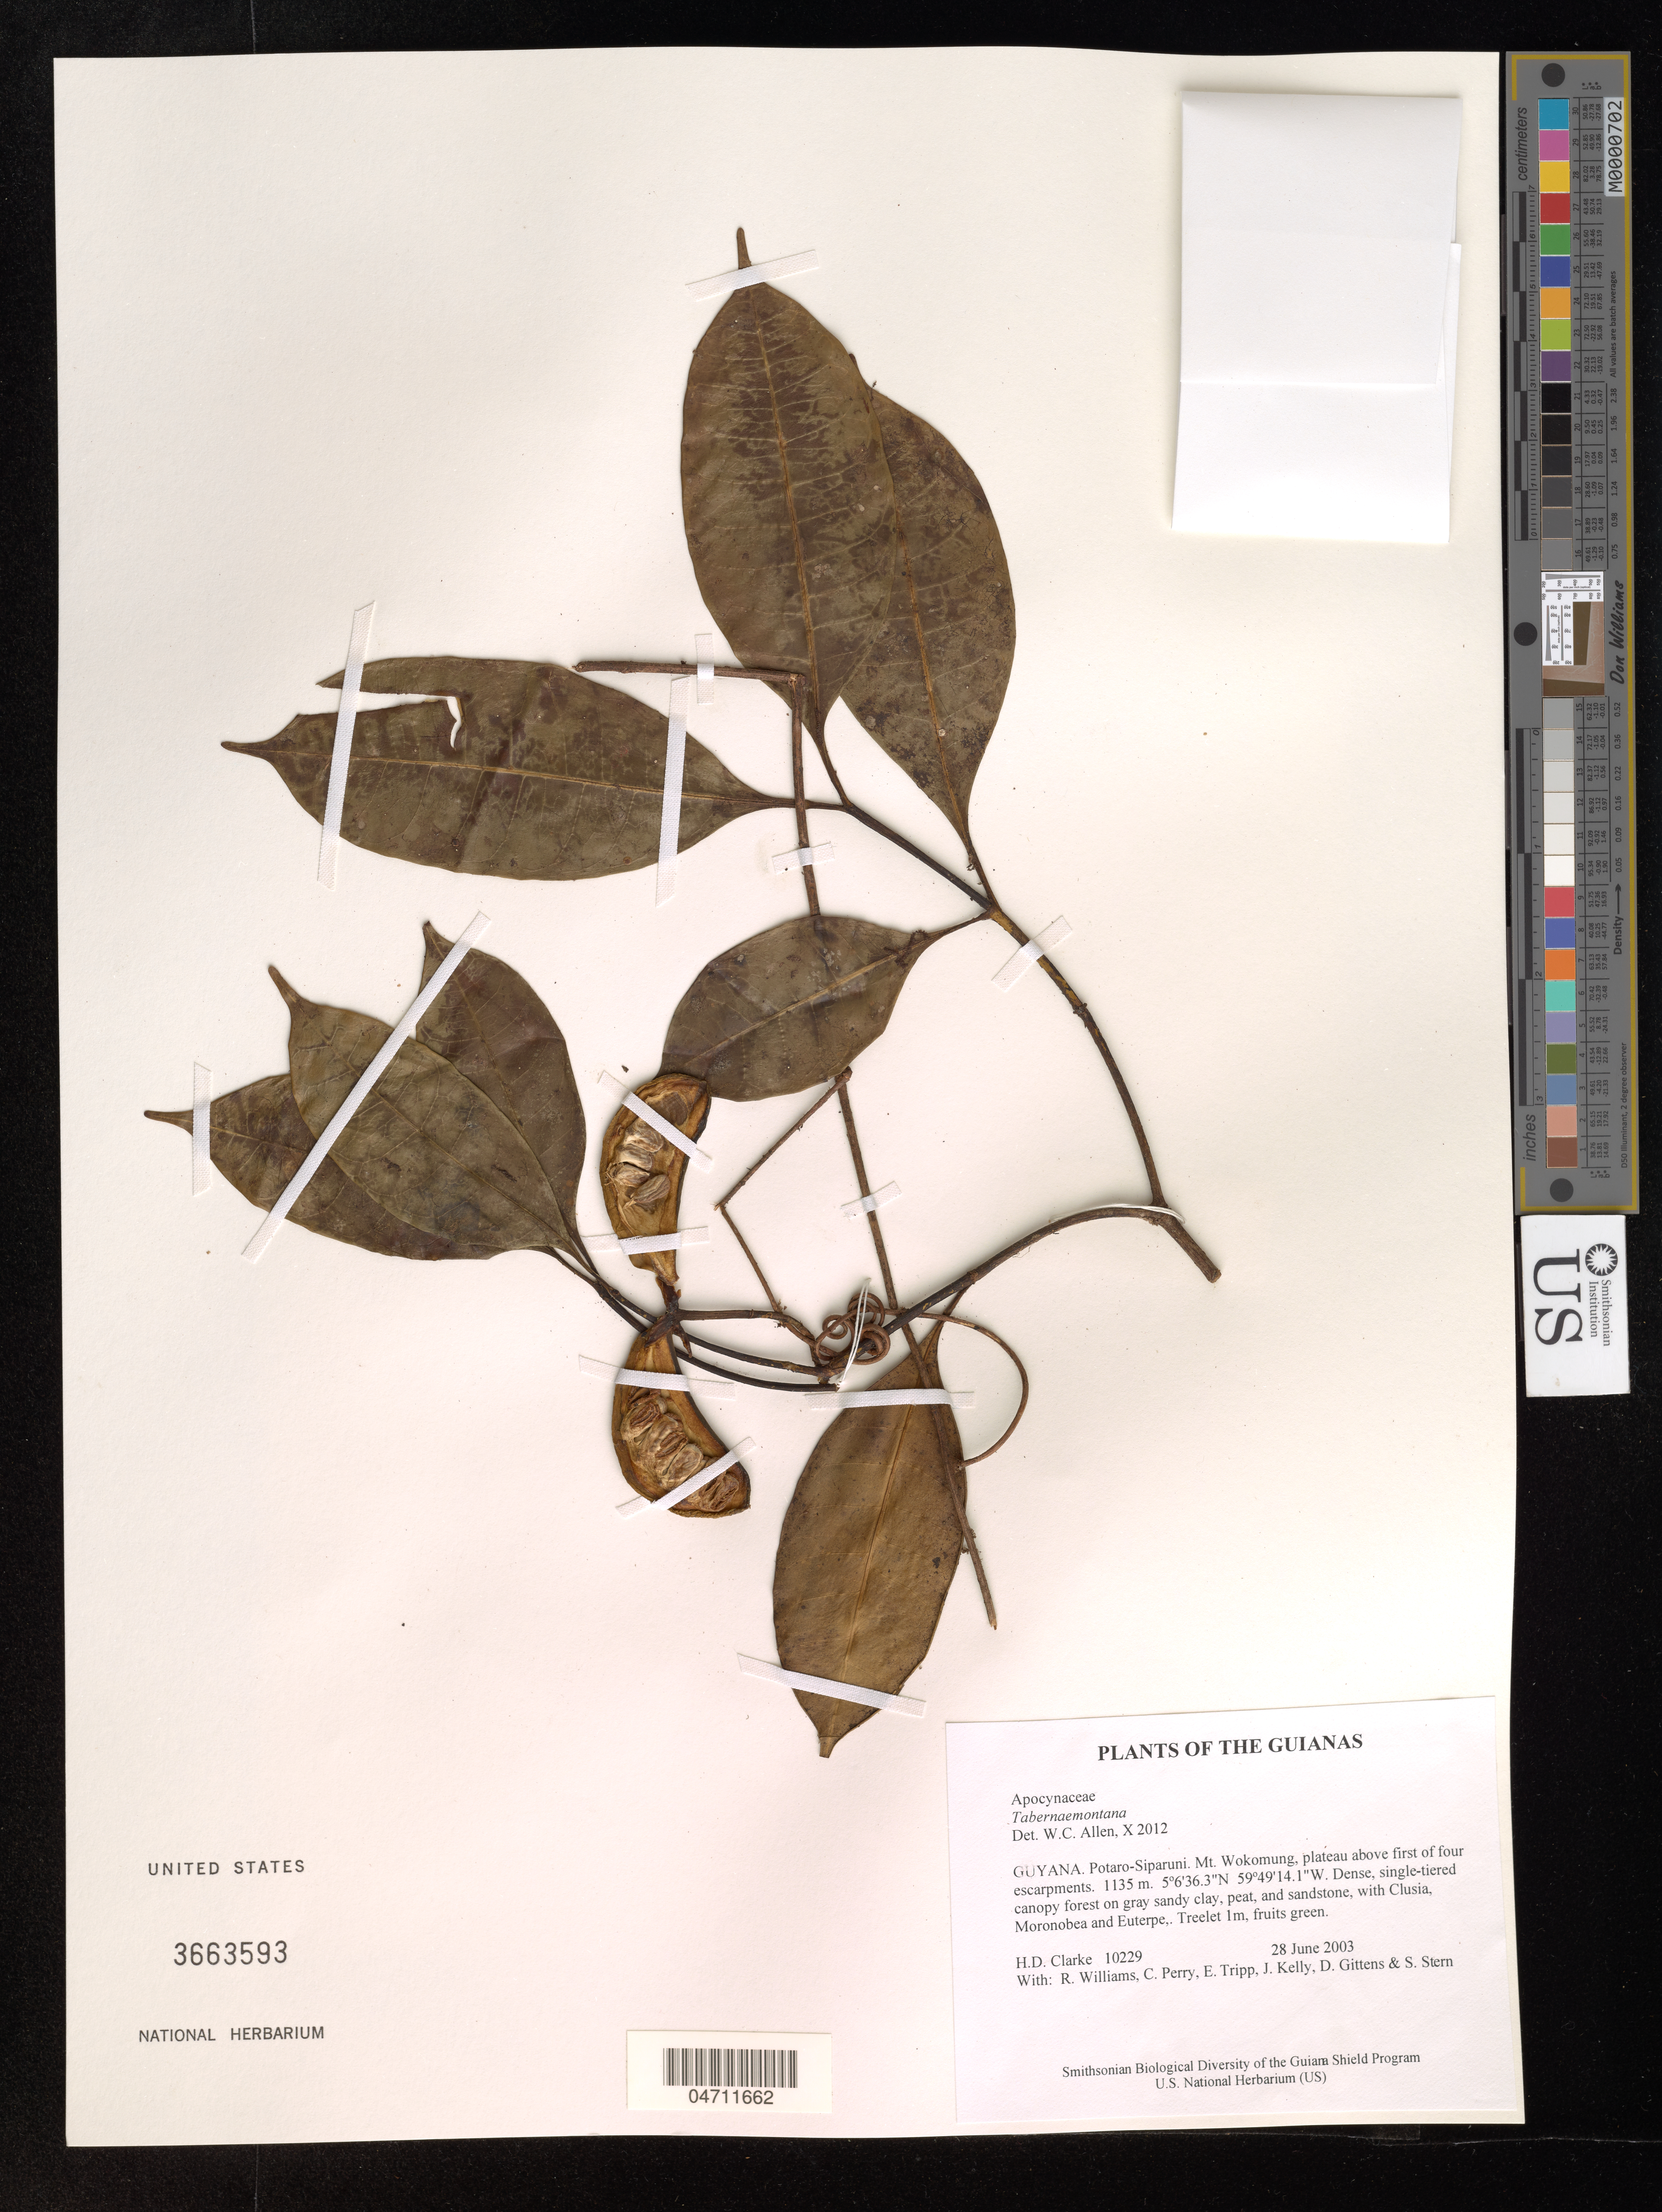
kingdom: Plantae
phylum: Tracheophyta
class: Magnoliopsida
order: Gentianales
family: Apocynaceae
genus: Tabernaemontana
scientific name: Tabernaemontana sp.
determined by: Allen, W. C.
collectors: H. D. Clarke, R. Williams, C. Perry, E. Tripp, J. Kelly, D. Gittens & S. R. Stern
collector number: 10229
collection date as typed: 28 June 2003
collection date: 2003-06-28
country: Guyana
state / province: Potaro-Siparuni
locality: Mt. Wokomung, plateau above first of four escarpments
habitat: Dense, single-tiered canopy forest on gray sandy clay, peat, and sandstone, with Clusia, Moronobea and Euterpe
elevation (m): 1135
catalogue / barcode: US 3663593